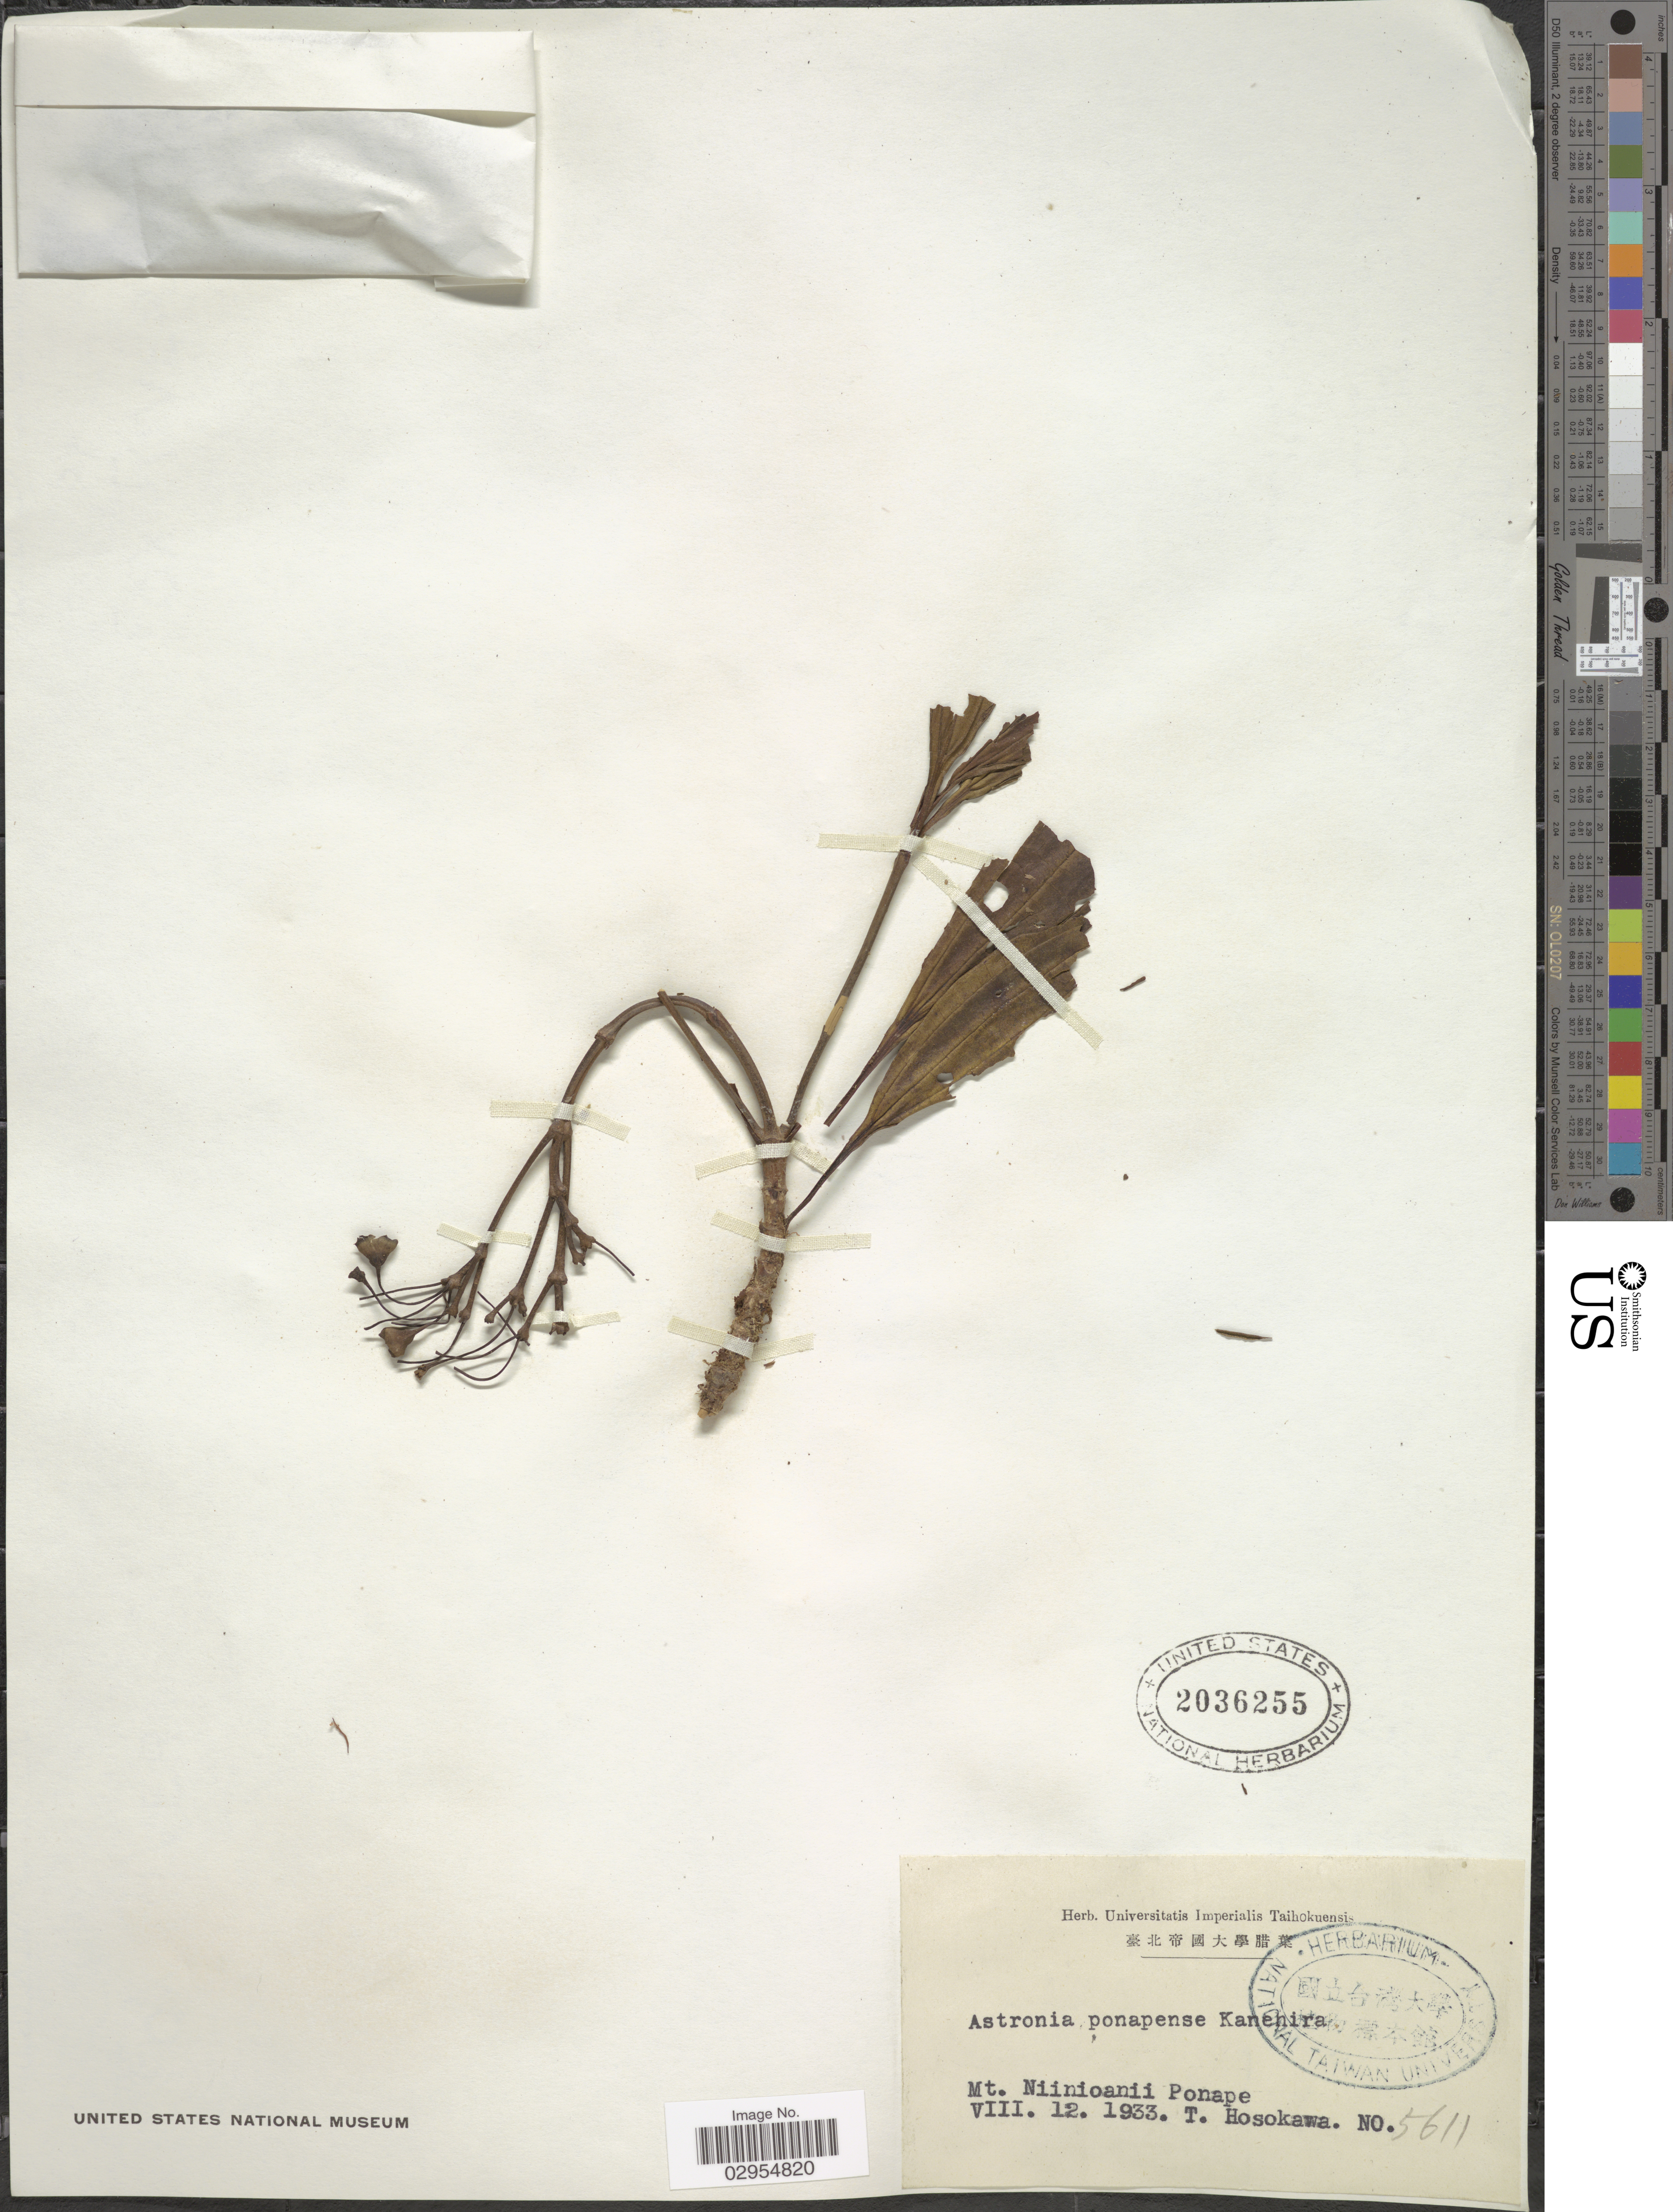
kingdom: Plantae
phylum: Tracheophyta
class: Magnoliopsida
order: Myrtales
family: Melastomataceae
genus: Astronidium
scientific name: Astronidium ponapense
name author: (Kaneh.) Markgr.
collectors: T. Hosokawa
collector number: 5611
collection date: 1933-08-12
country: Micronesia, Federated States of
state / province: Pohnpei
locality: Mt. Niinioanii Ponape.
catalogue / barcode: US 2036255